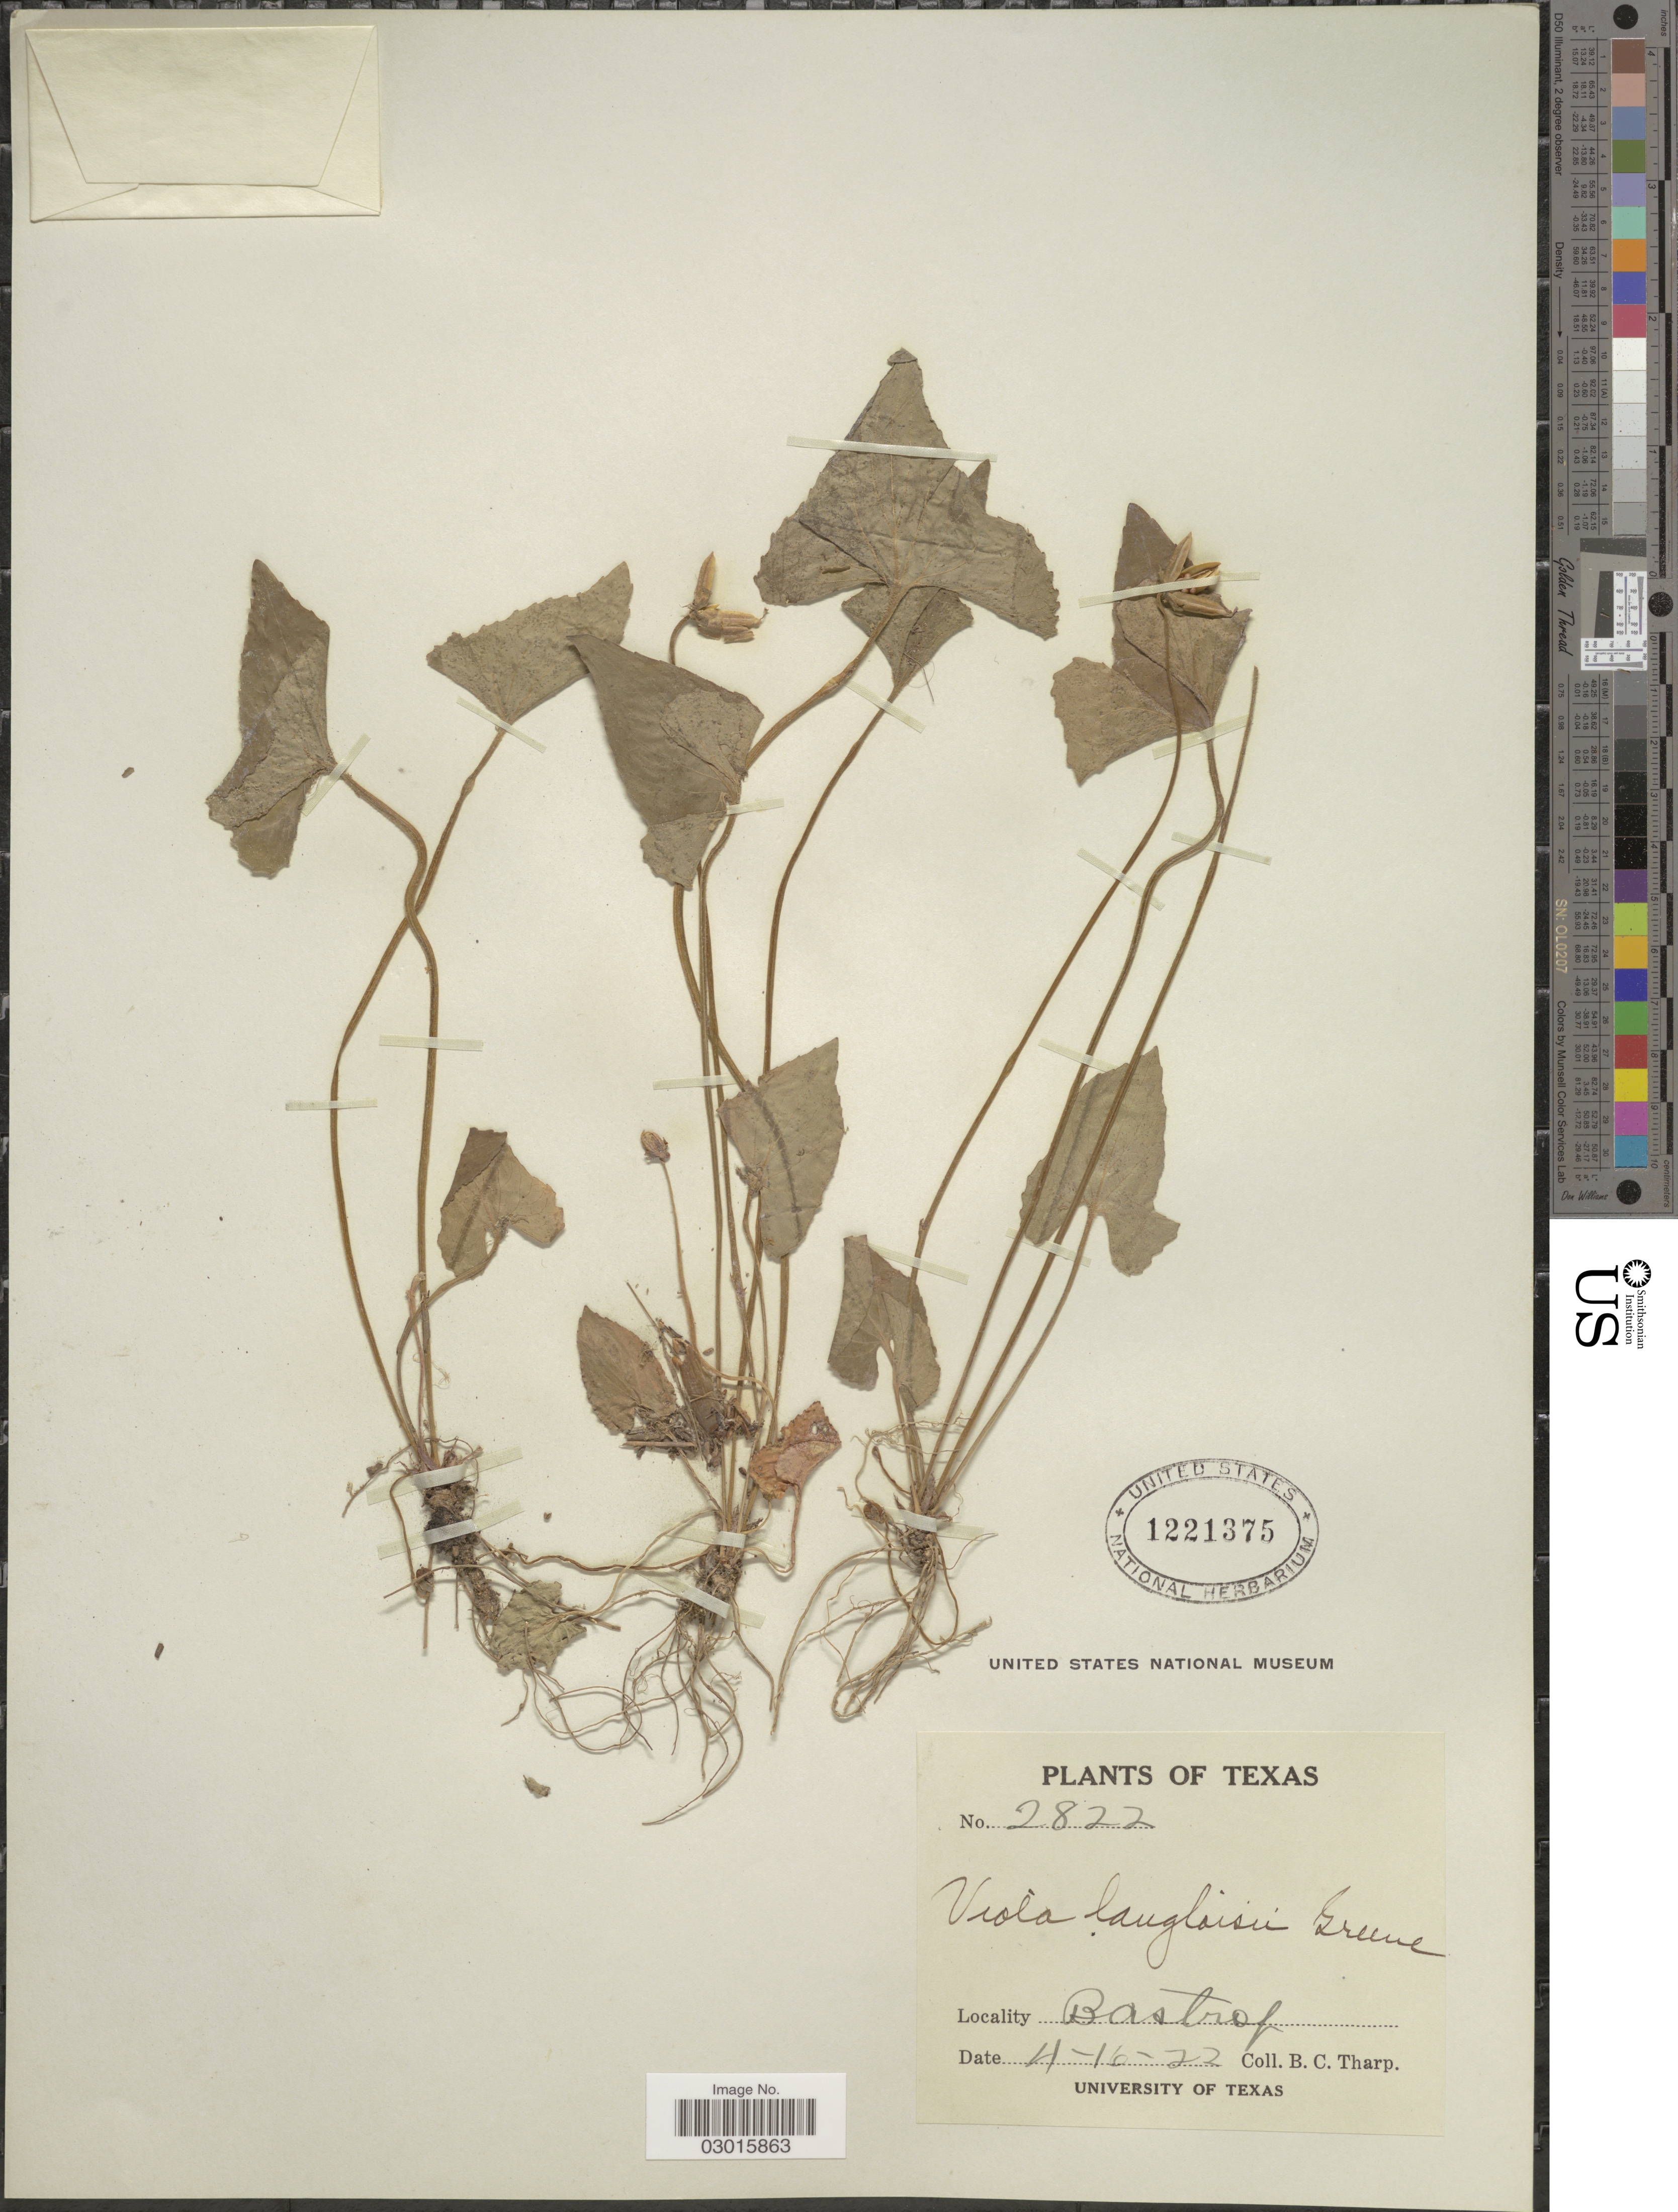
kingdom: Plantae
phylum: Tracheophyta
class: Magnoliopsida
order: Malpighiales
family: Violaceae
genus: Viola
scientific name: Viola langloisii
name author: Greene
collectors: B. C. Tharp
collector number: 2822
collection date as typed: Transcribed d/m/y: 16/4/22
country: United States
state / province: Texas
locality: Bastrof.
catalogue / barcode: US 1221375